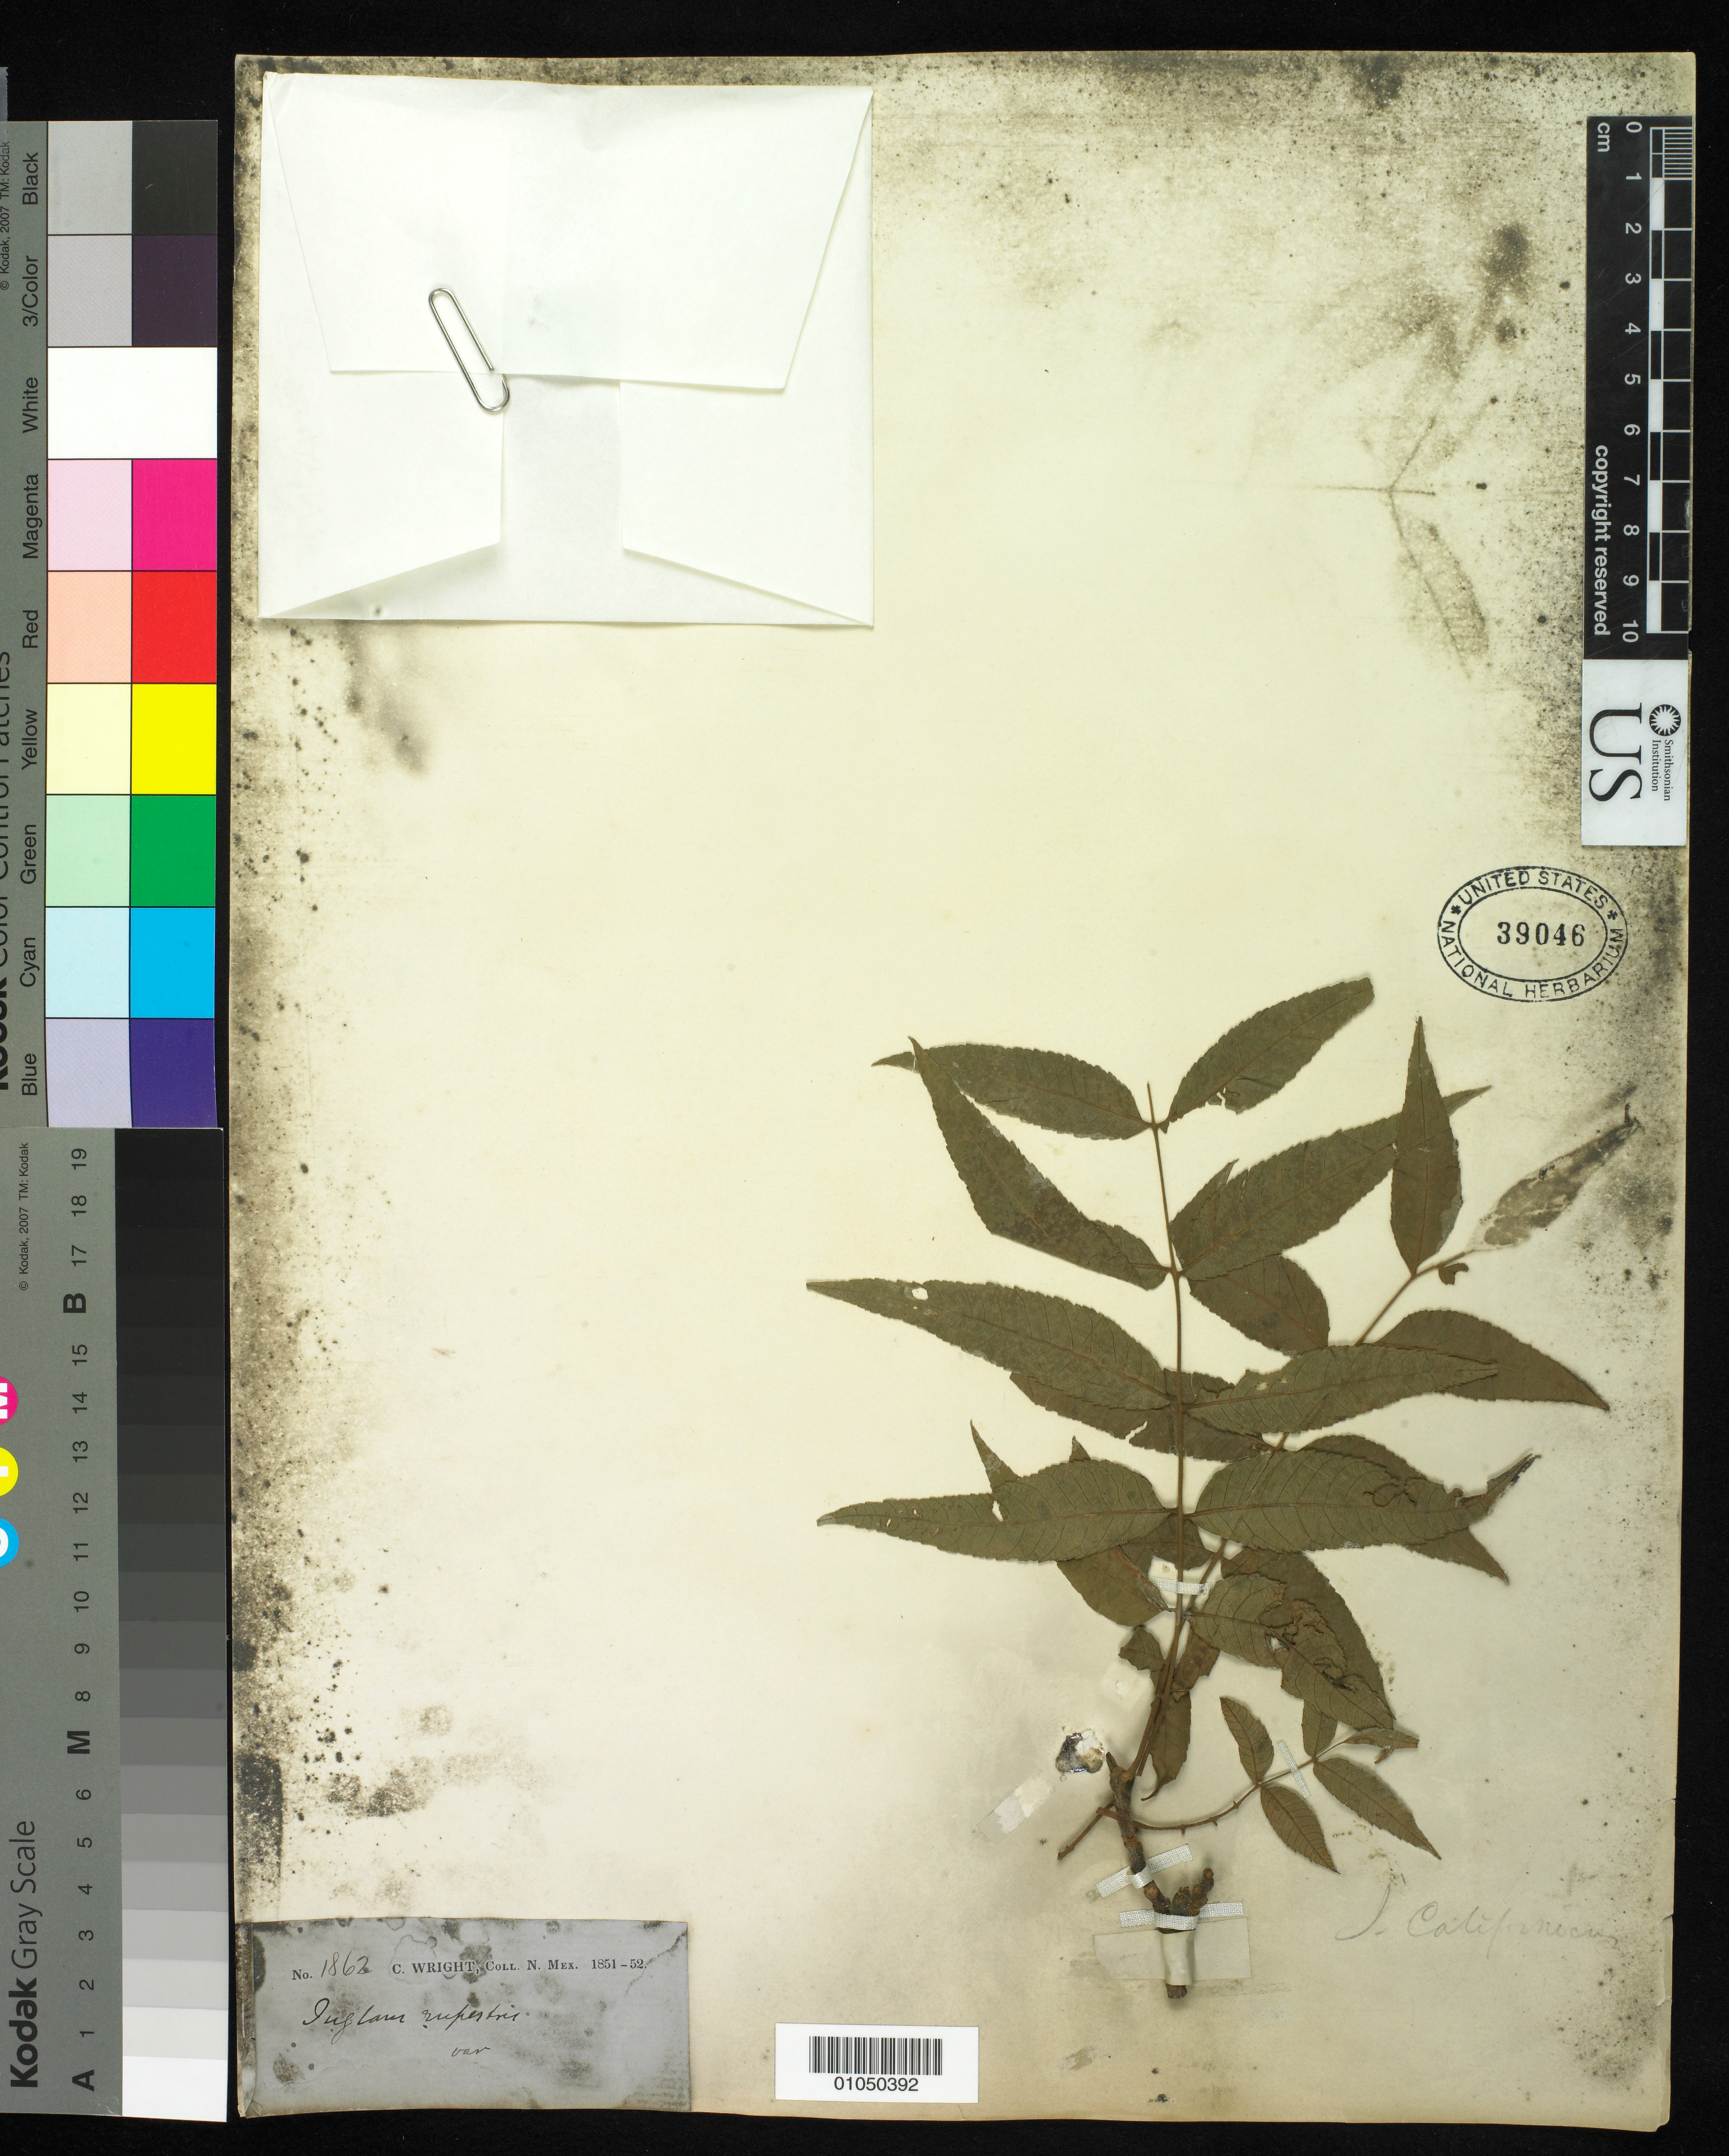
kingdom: Plantae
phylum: Tracheophyta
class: Magnoliopsida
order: Fagales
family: Juglandaceae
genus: Juglans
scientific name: Juglans californica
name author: S. Watson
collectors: C. Wright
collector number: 1862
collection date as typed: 1851 to -- --- 1852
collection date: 1851/1852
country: United States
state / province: New Mexico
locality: "N. Mex."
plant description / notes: "N. Mex." = Northern Mexico, New Mexico, or Texas?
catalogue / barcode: US 39046